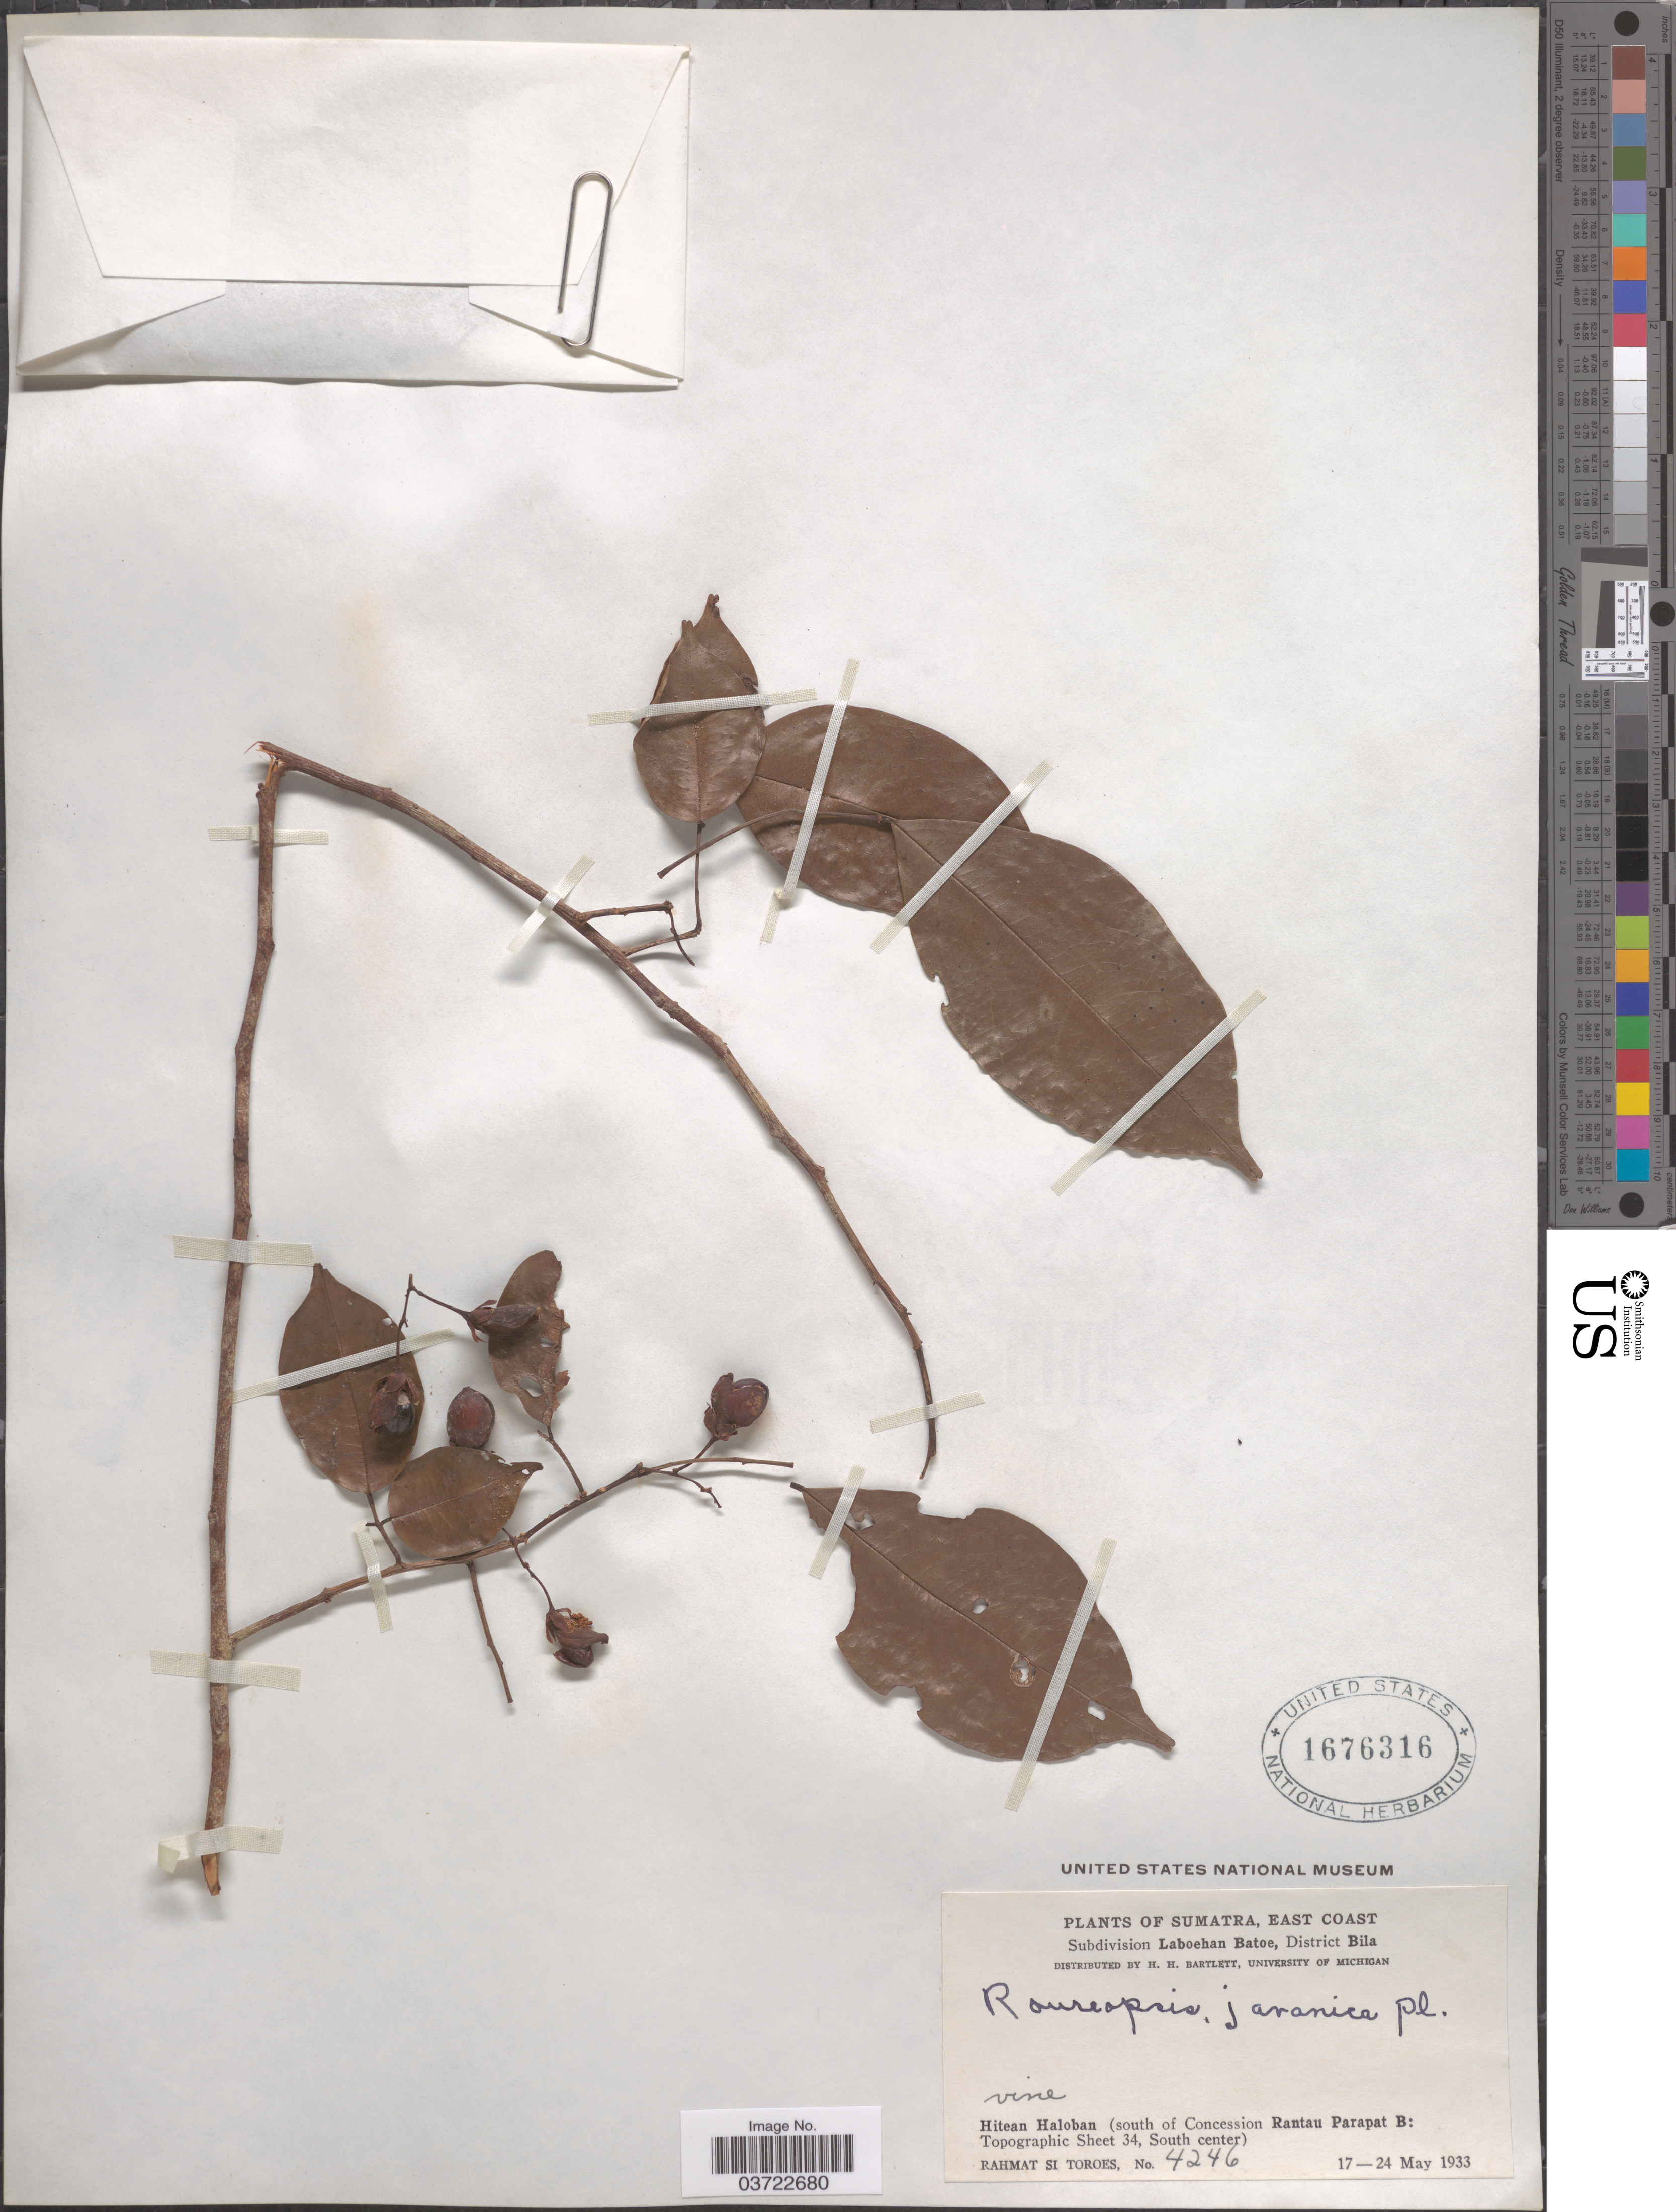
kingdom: Plantae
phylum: Tracheophyta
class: Magnoliopsida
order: Oxalidales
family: Connaraceae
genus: Rourea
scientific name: Rourea emarginata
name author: (Jack) Jongkind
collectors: Rahmat Si Boeea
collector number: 4246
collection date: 1933-05-17/1933-05-24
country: Indonesia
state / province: Sumatra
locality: East Coast. Subdivision Laboehan Batoe, District Bila. Hitean Haloban (south of Concession Rantau Parapat B: Topographic Sheet 34, South center).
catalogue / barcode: US 1676316